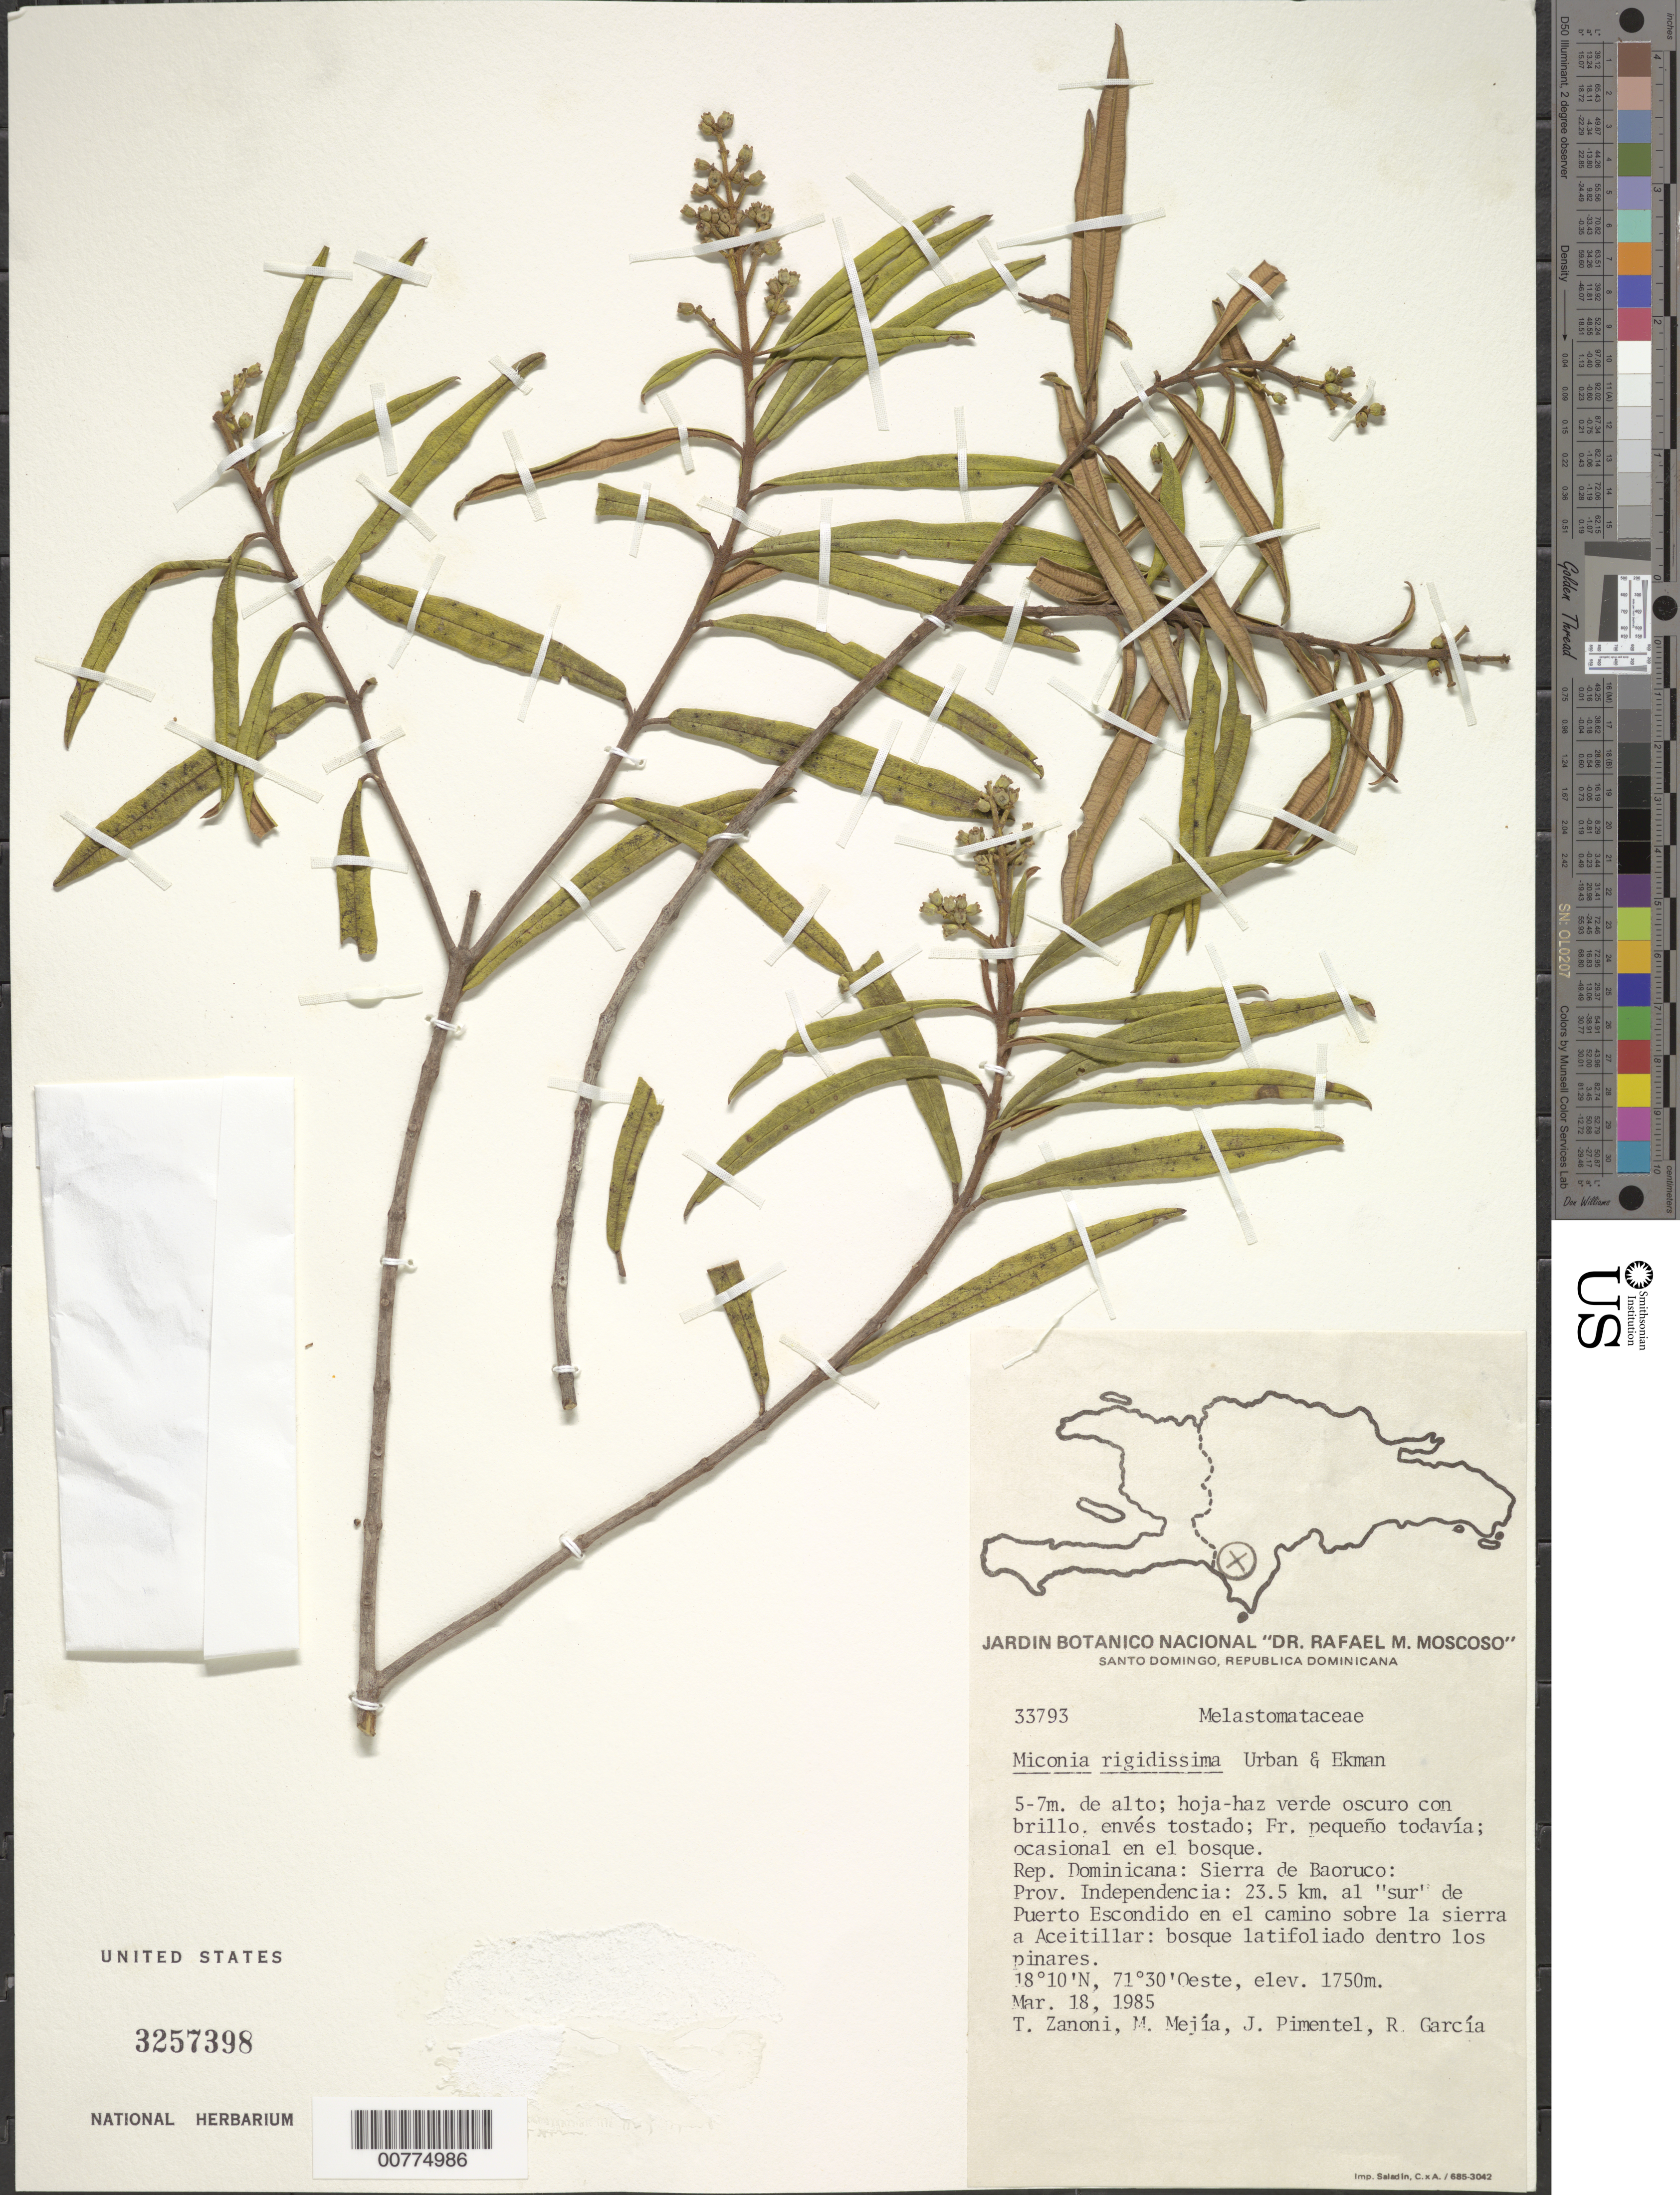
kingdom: Plantae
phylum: Tracheophyta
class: Magnoliopsida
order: Myrtales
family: Melastomataceae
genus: Miconia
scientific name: Miconia rigidissima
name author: Urb. & Ekman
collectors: T. A. Zanoni, M. Mejia, J. Pimentel & R. G. García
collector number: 33793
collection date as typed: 18 Mar 1985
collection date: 1985-03-18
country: Dominican Republic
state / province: Independencia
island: Hispaniola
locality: Sierra de Bahoruco, 23.5 km S of Puerto Escondido in road over Sierra to Aceitillar.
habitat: Broadleaf forest inside the pineland.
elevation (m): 1750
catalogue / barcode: US 3257398